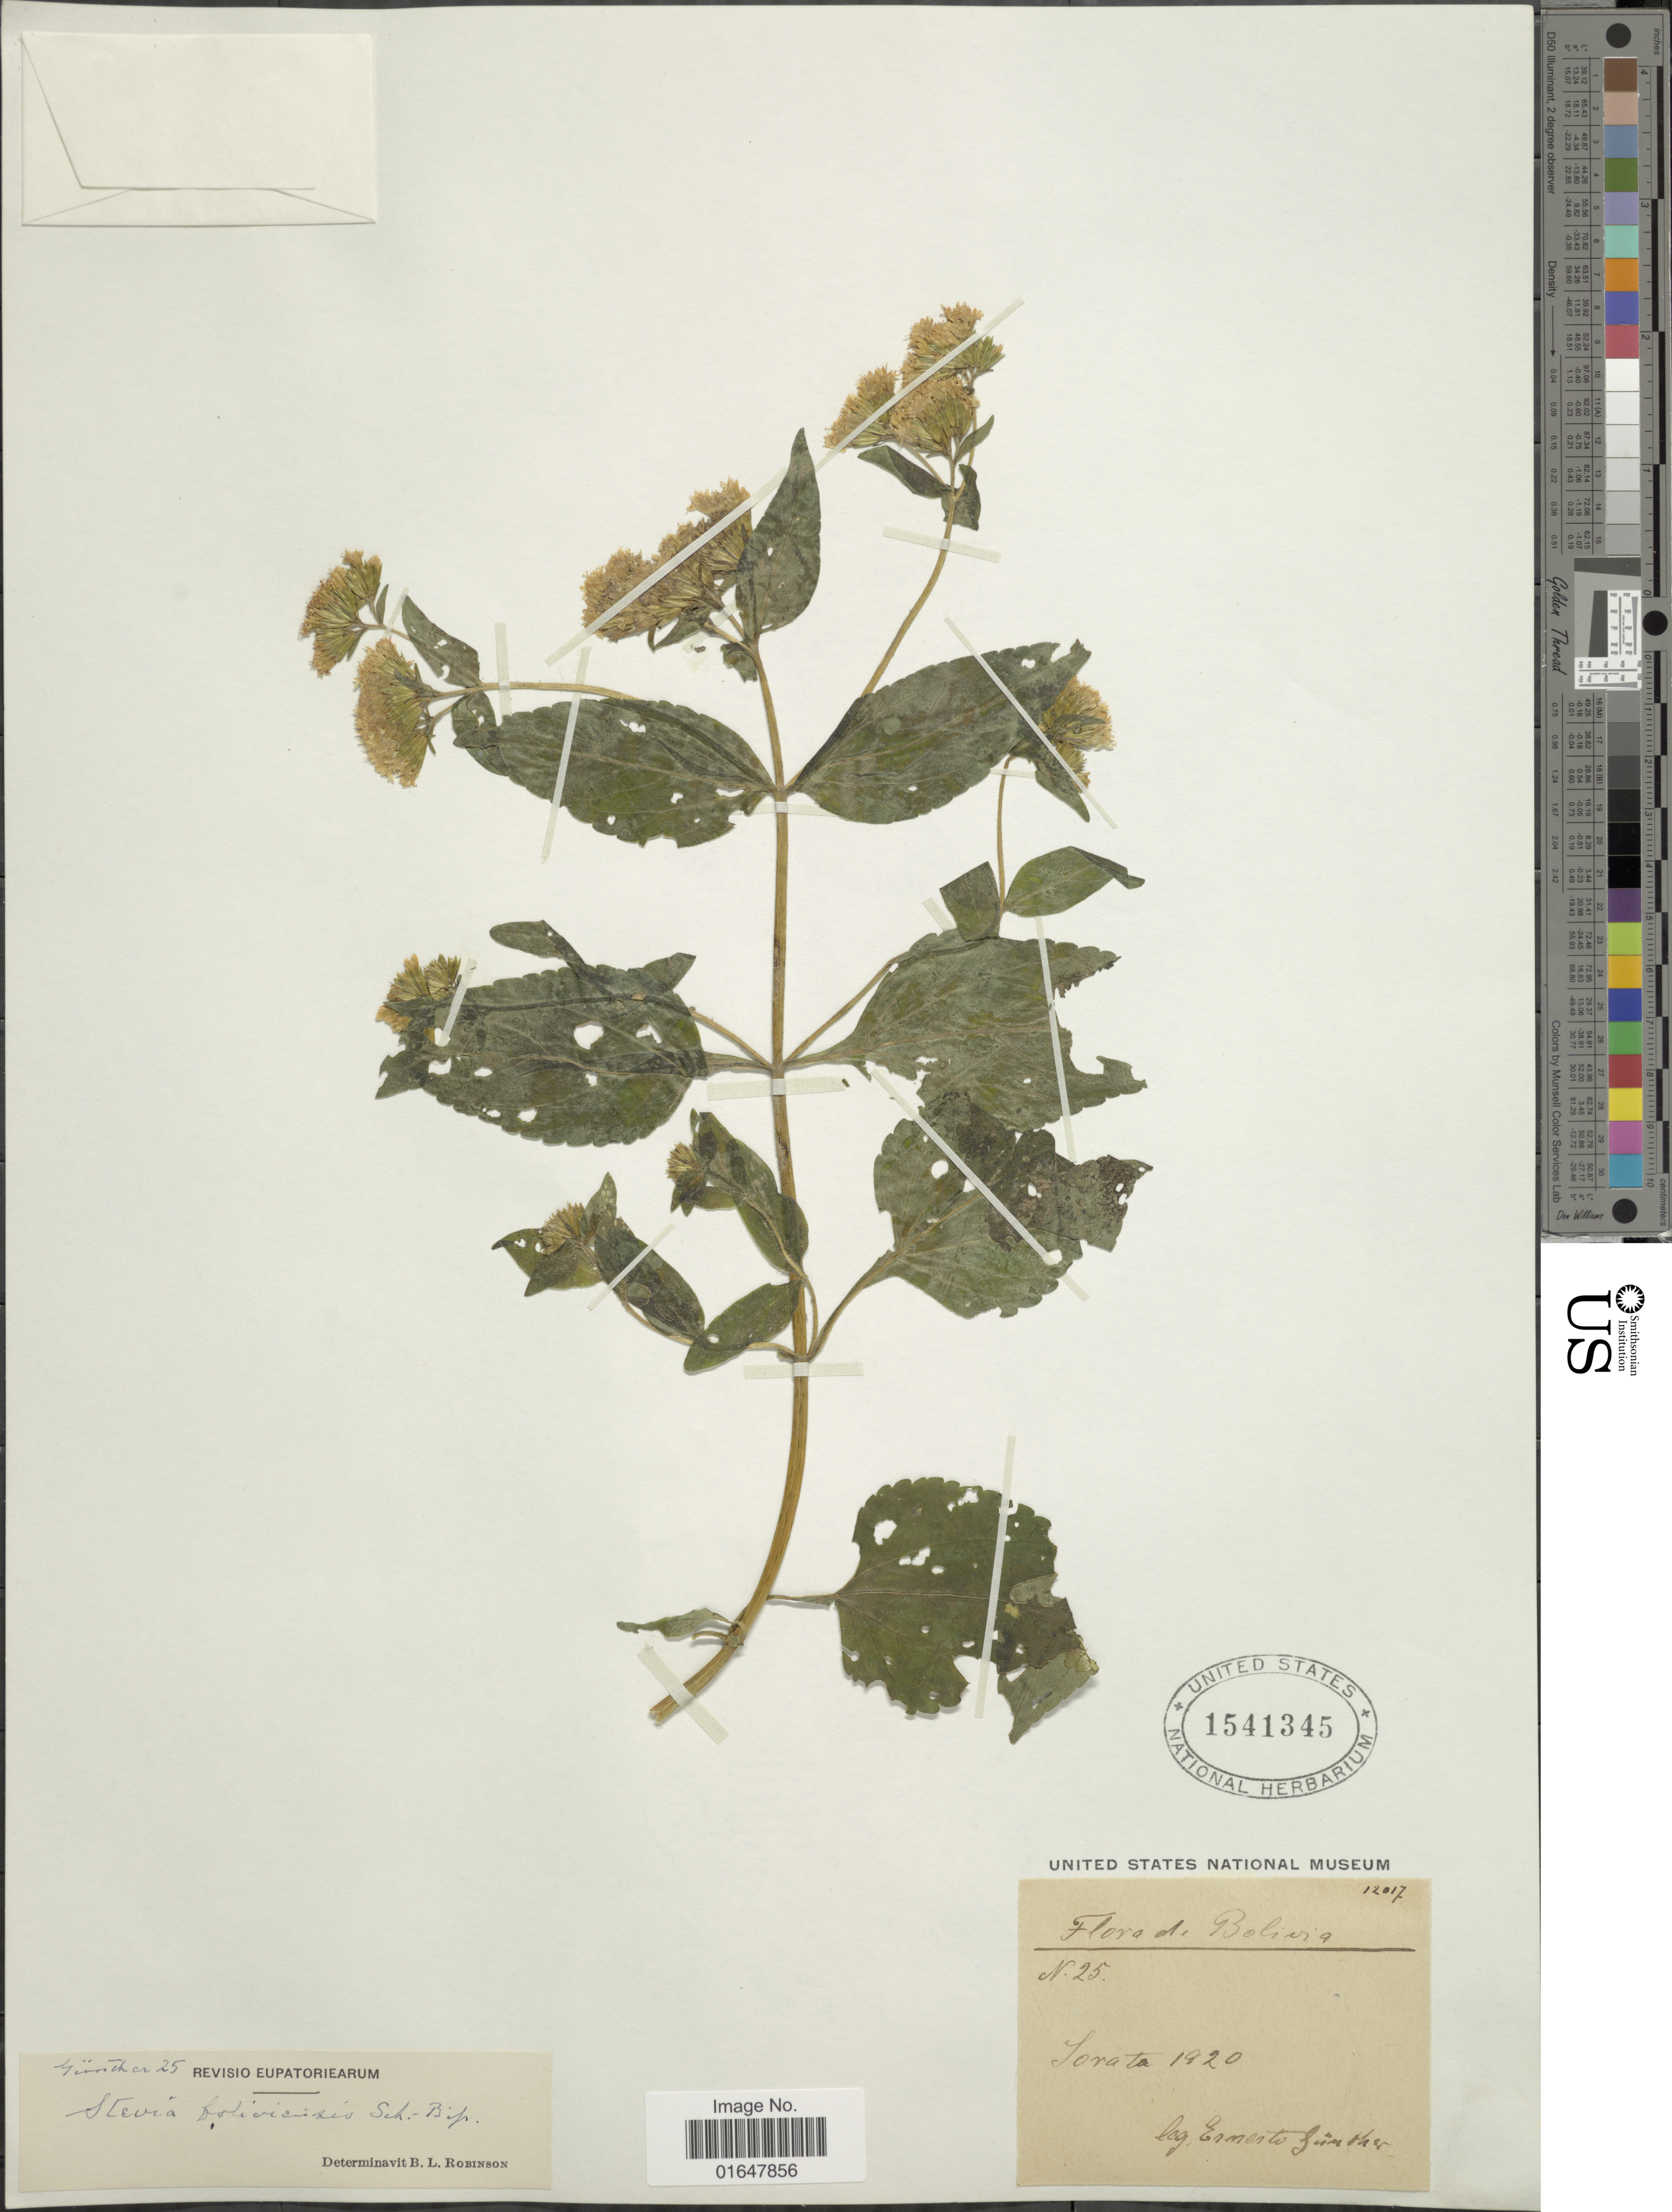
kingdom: Plantae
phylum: Tracheophyta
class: Magnoliopsida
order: Asterales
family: Asteraceae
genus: Stevia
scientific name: Stevia boliviensis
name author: Sch. Bip. ex Rusby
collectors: E. Gunther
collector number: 25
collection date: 1920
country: Bolivia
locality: Sorata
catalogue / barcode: US 1541345